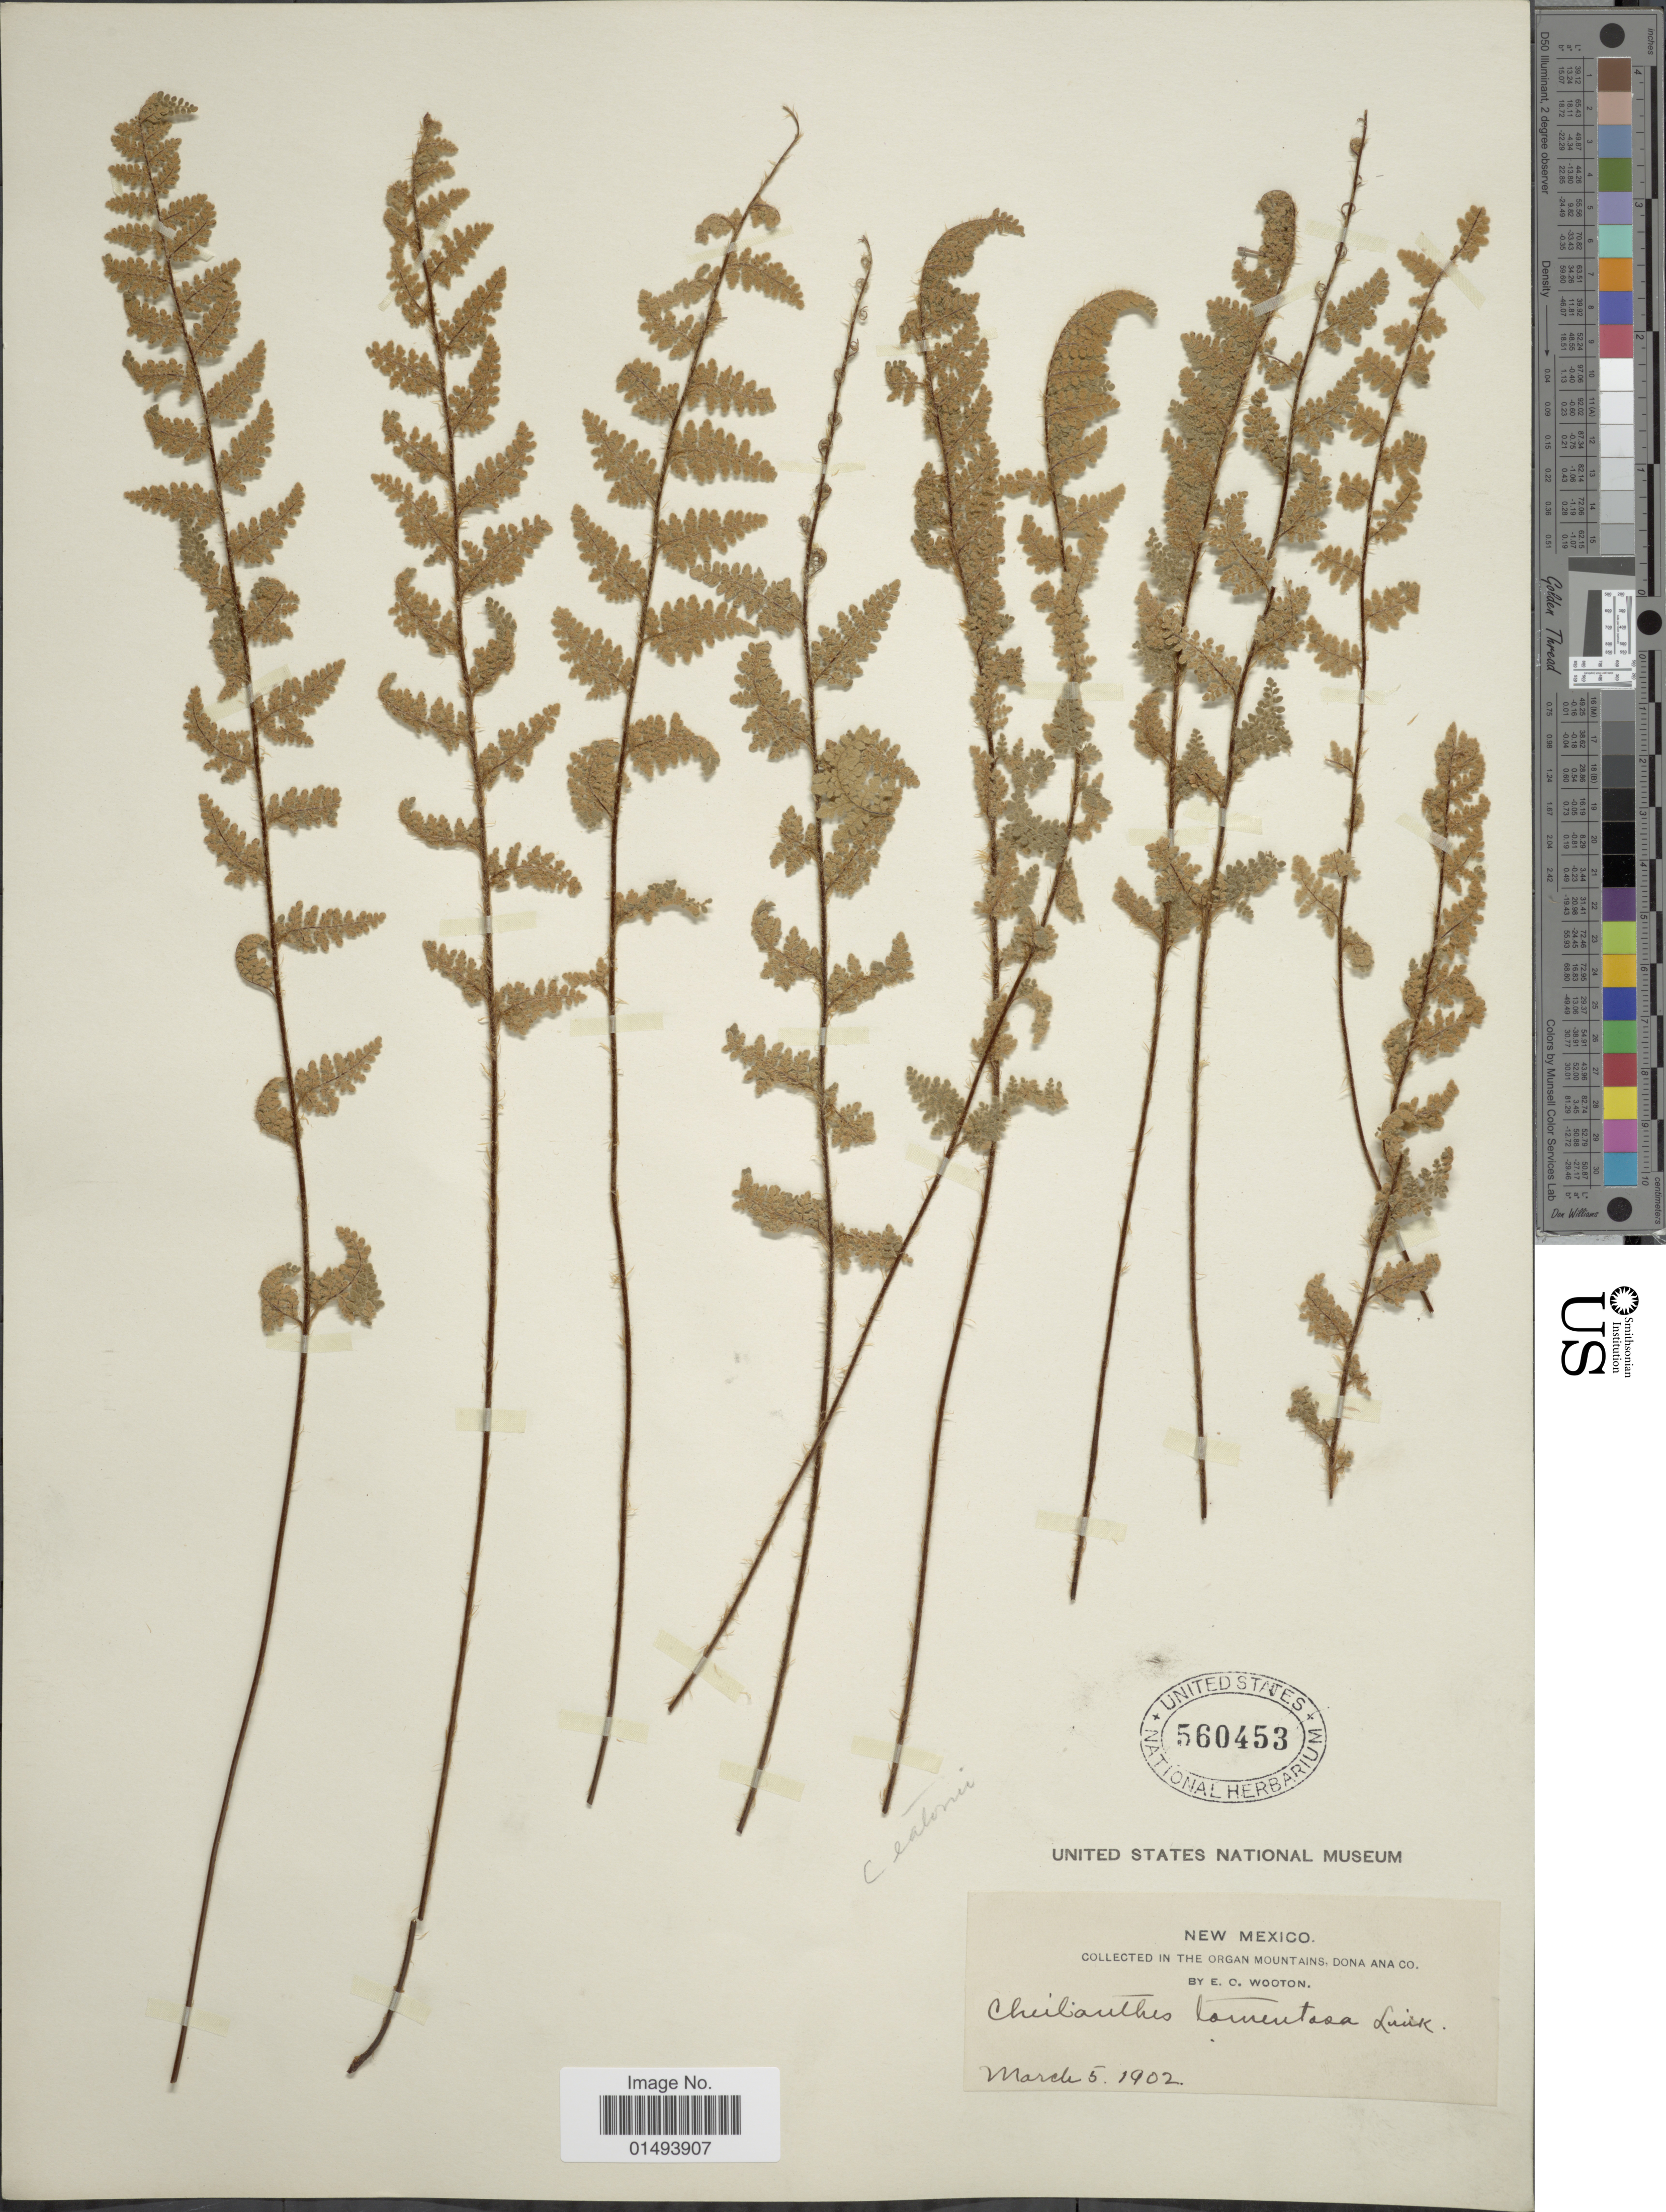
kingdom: Plantae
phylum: Tracheophyta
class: Polypodiopsida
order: Polypodiales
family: Pteridaceae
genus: Myriopteris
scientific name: Myriopteris rufa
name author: Fée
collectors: E. O. Wooton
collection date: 1902-03-05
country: United States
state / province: New Mexico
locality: Collected in the Organ Mountains, Dona Ana Co.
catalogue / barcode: US 560453